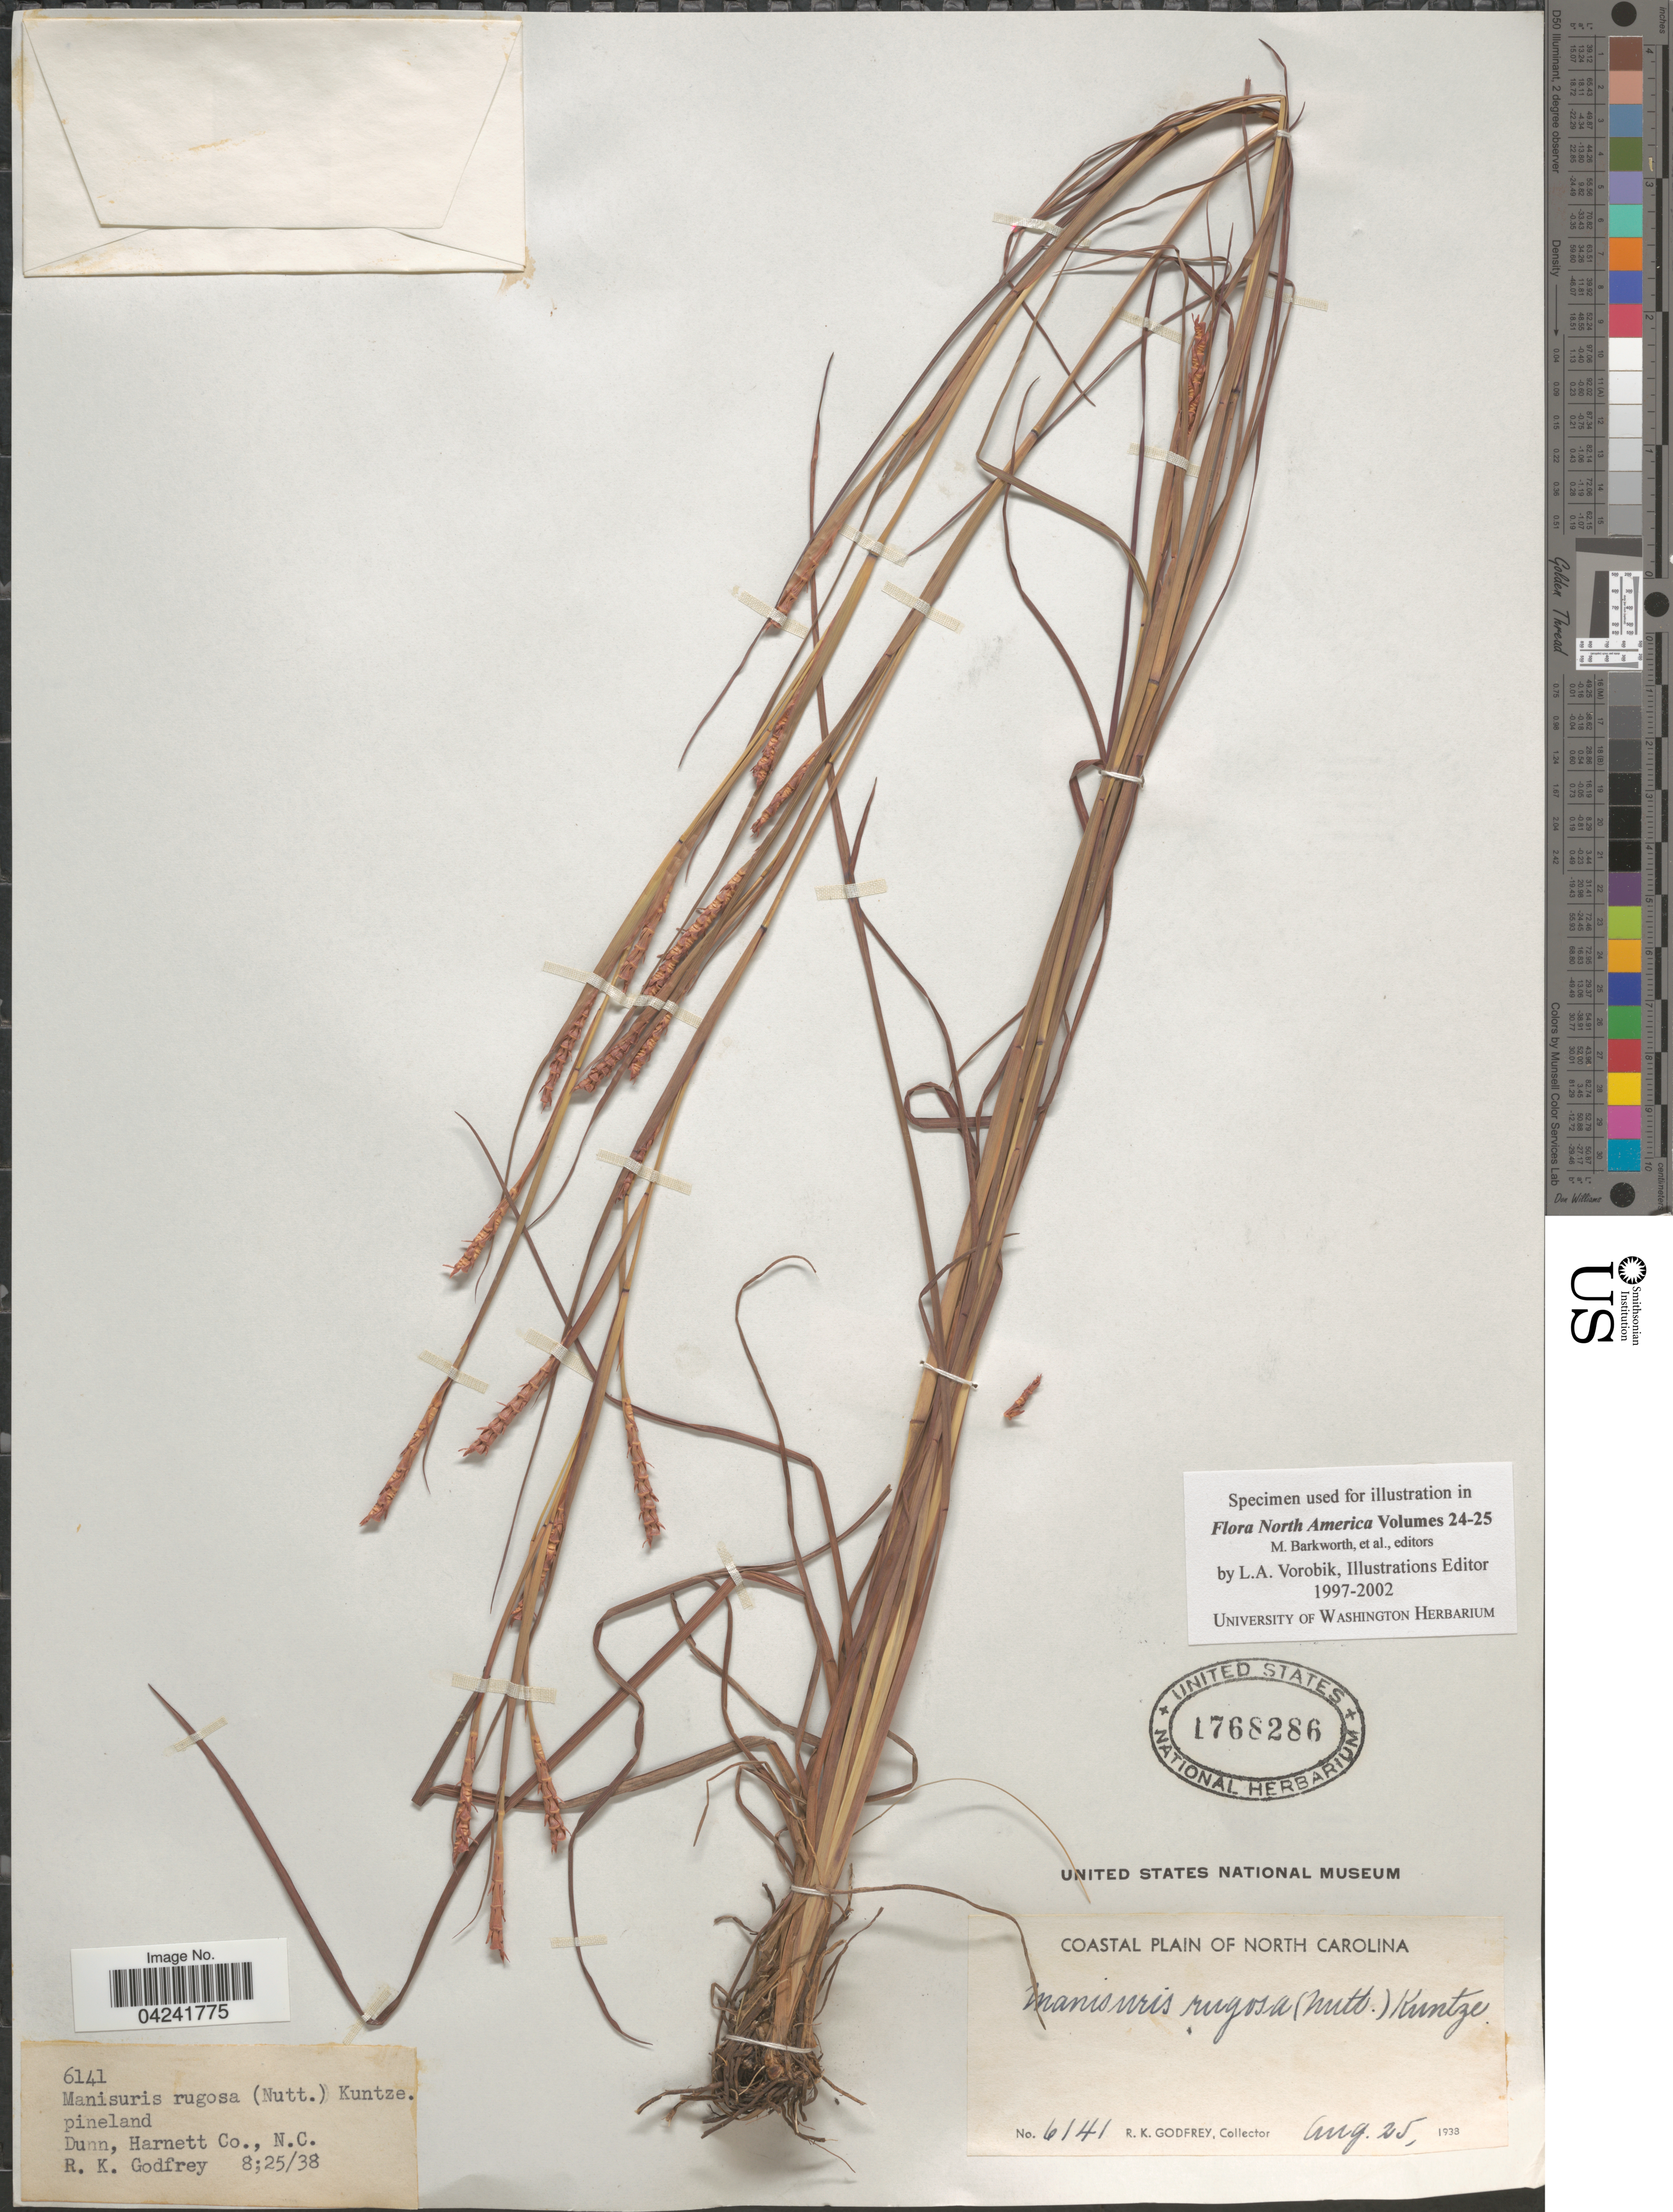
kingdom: Plantae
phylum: Tracheophyta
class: Liliopsida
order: Poales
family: Poaceae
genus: Mnesithea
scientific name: Mnesithea rugosa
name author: (Nutt.) de Koning & Sosef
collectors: R. K. Godfrey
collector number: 6141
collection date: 1938-08-25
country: United States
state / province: North Carolina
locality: Dunn, Harnett Co.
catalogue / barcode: US 1768286